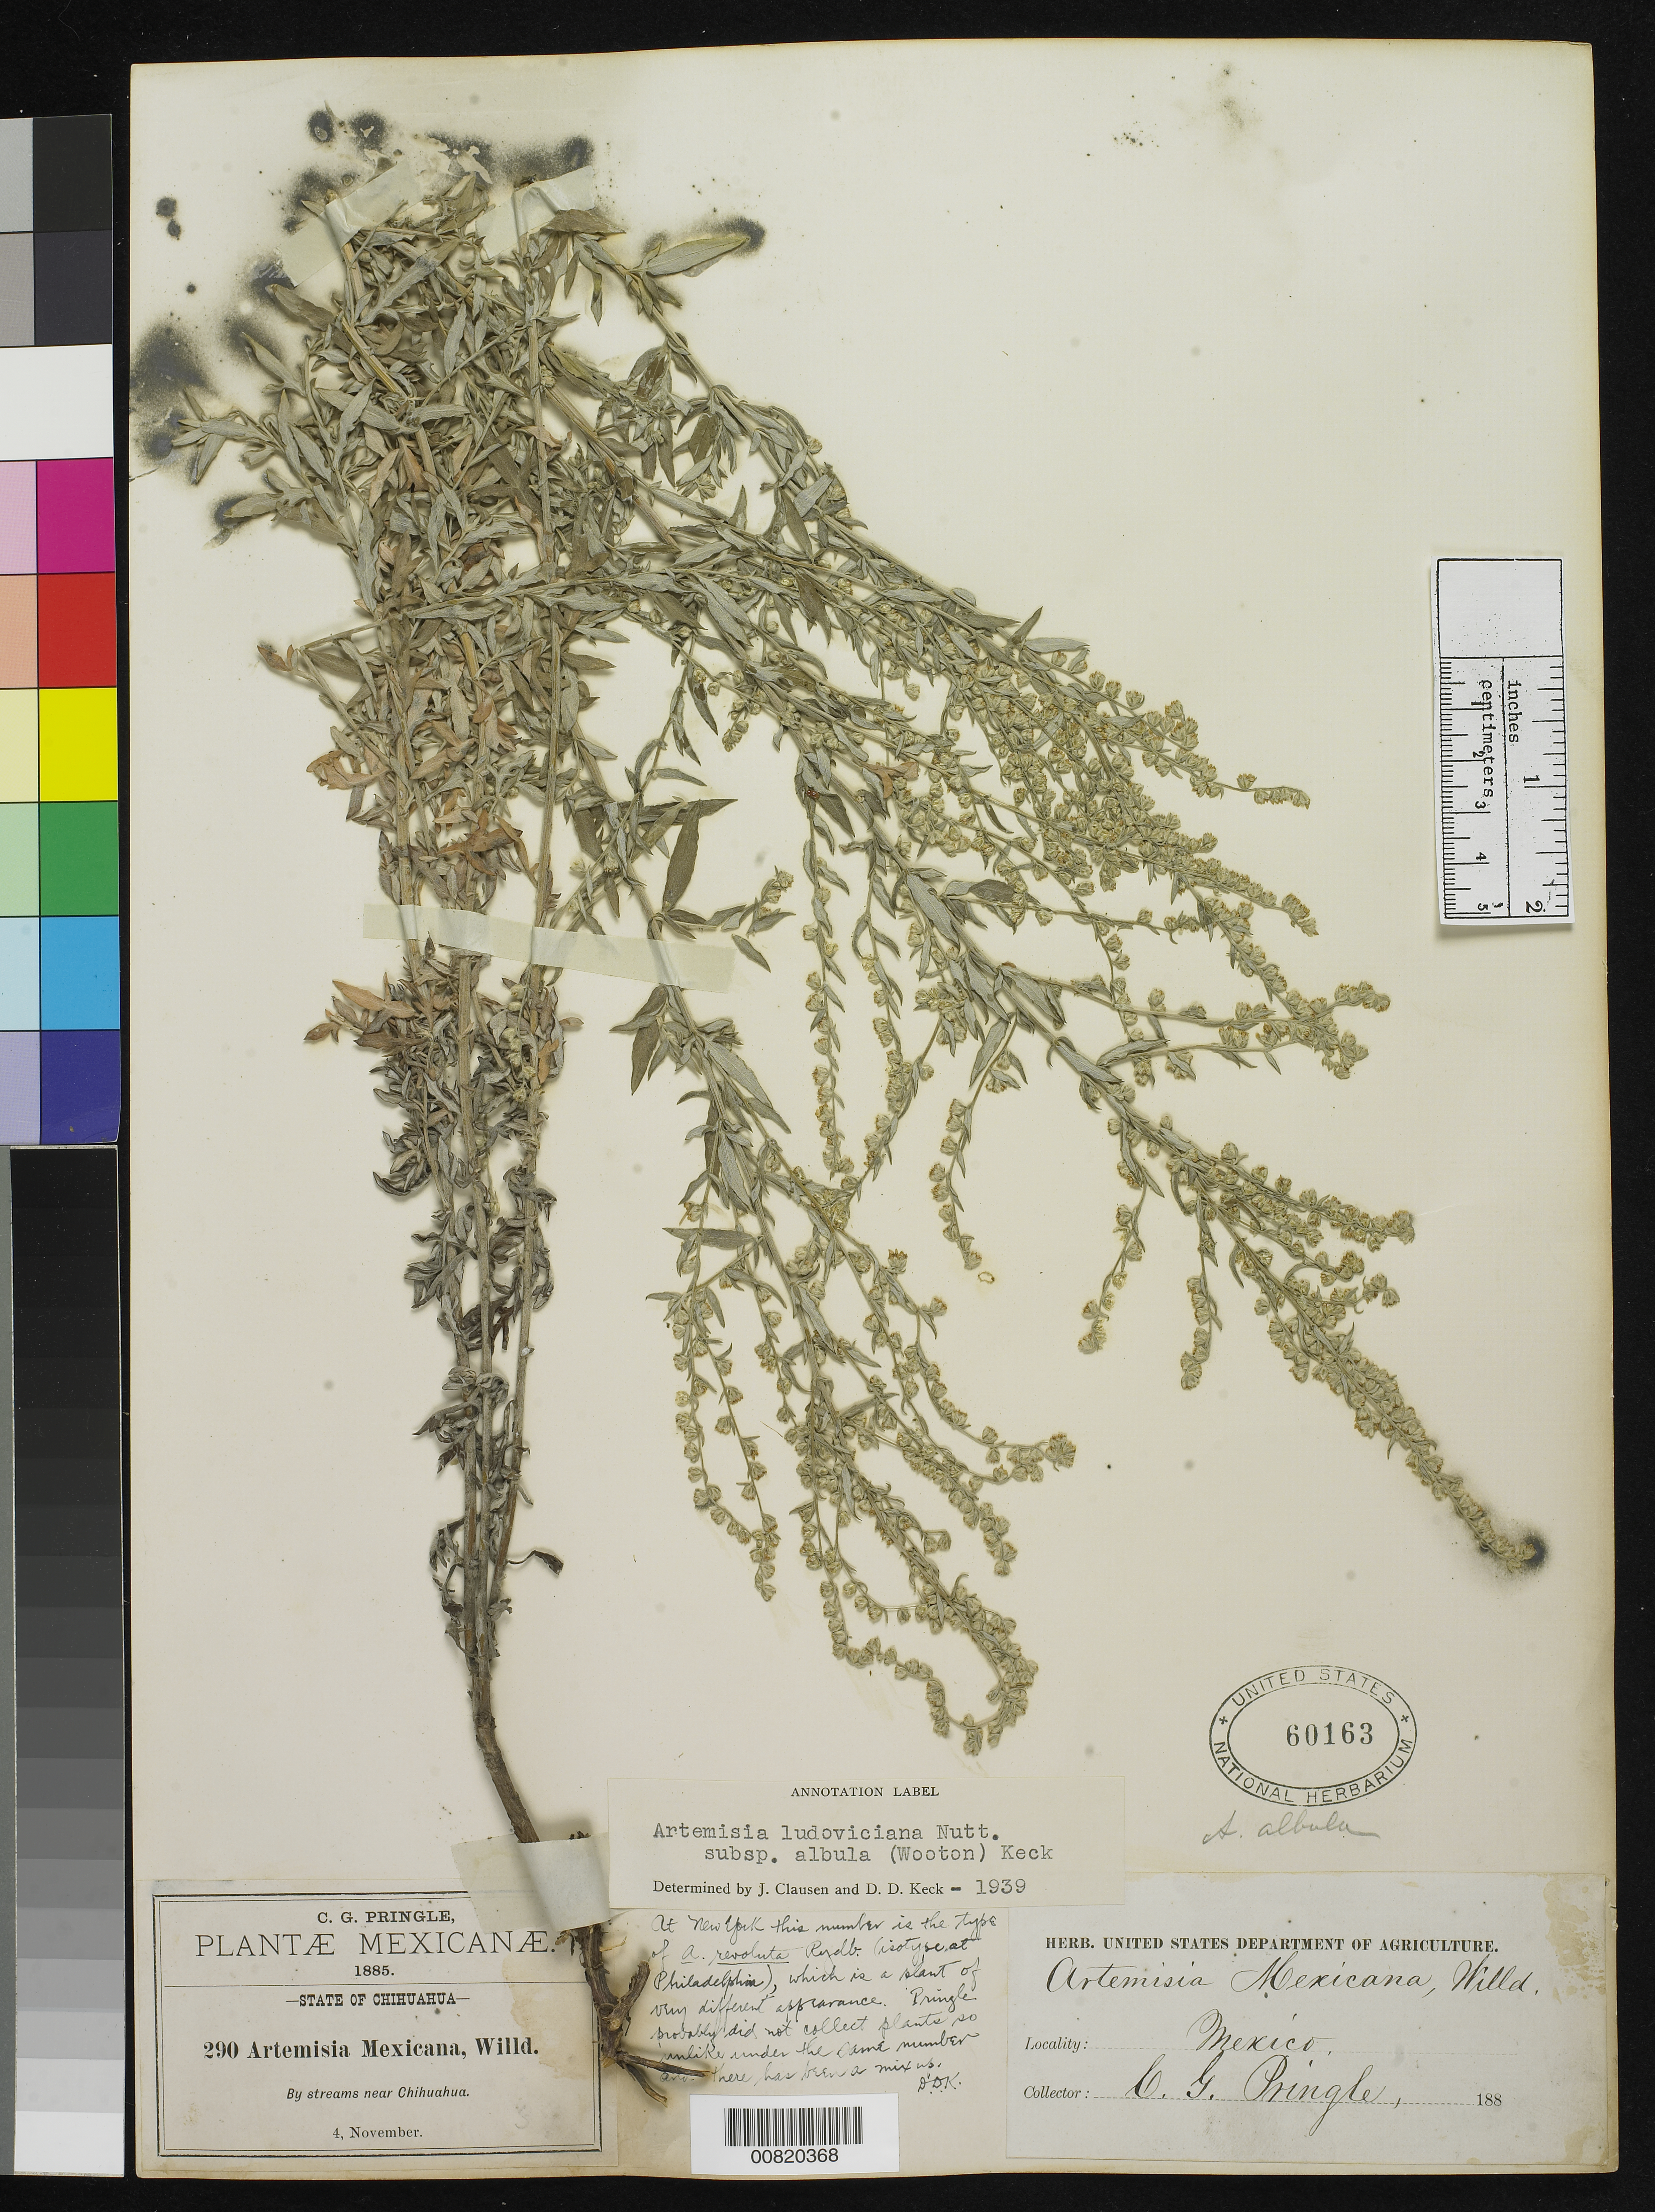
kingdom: Plantae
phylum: Tracheophyta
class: Magnoliopsida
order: Asterales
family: Asteraceae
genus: Artemisia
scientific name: Artemisia ludoviciana subsp. albula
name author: (Wooton) D.D. Keck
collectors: C. G. Pringle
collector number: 290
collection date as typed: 04 Nov 1885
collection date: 1885-11-04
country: Mexico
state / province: Chihuahua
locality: By streams near Chihuahua.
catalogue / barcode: US 60163